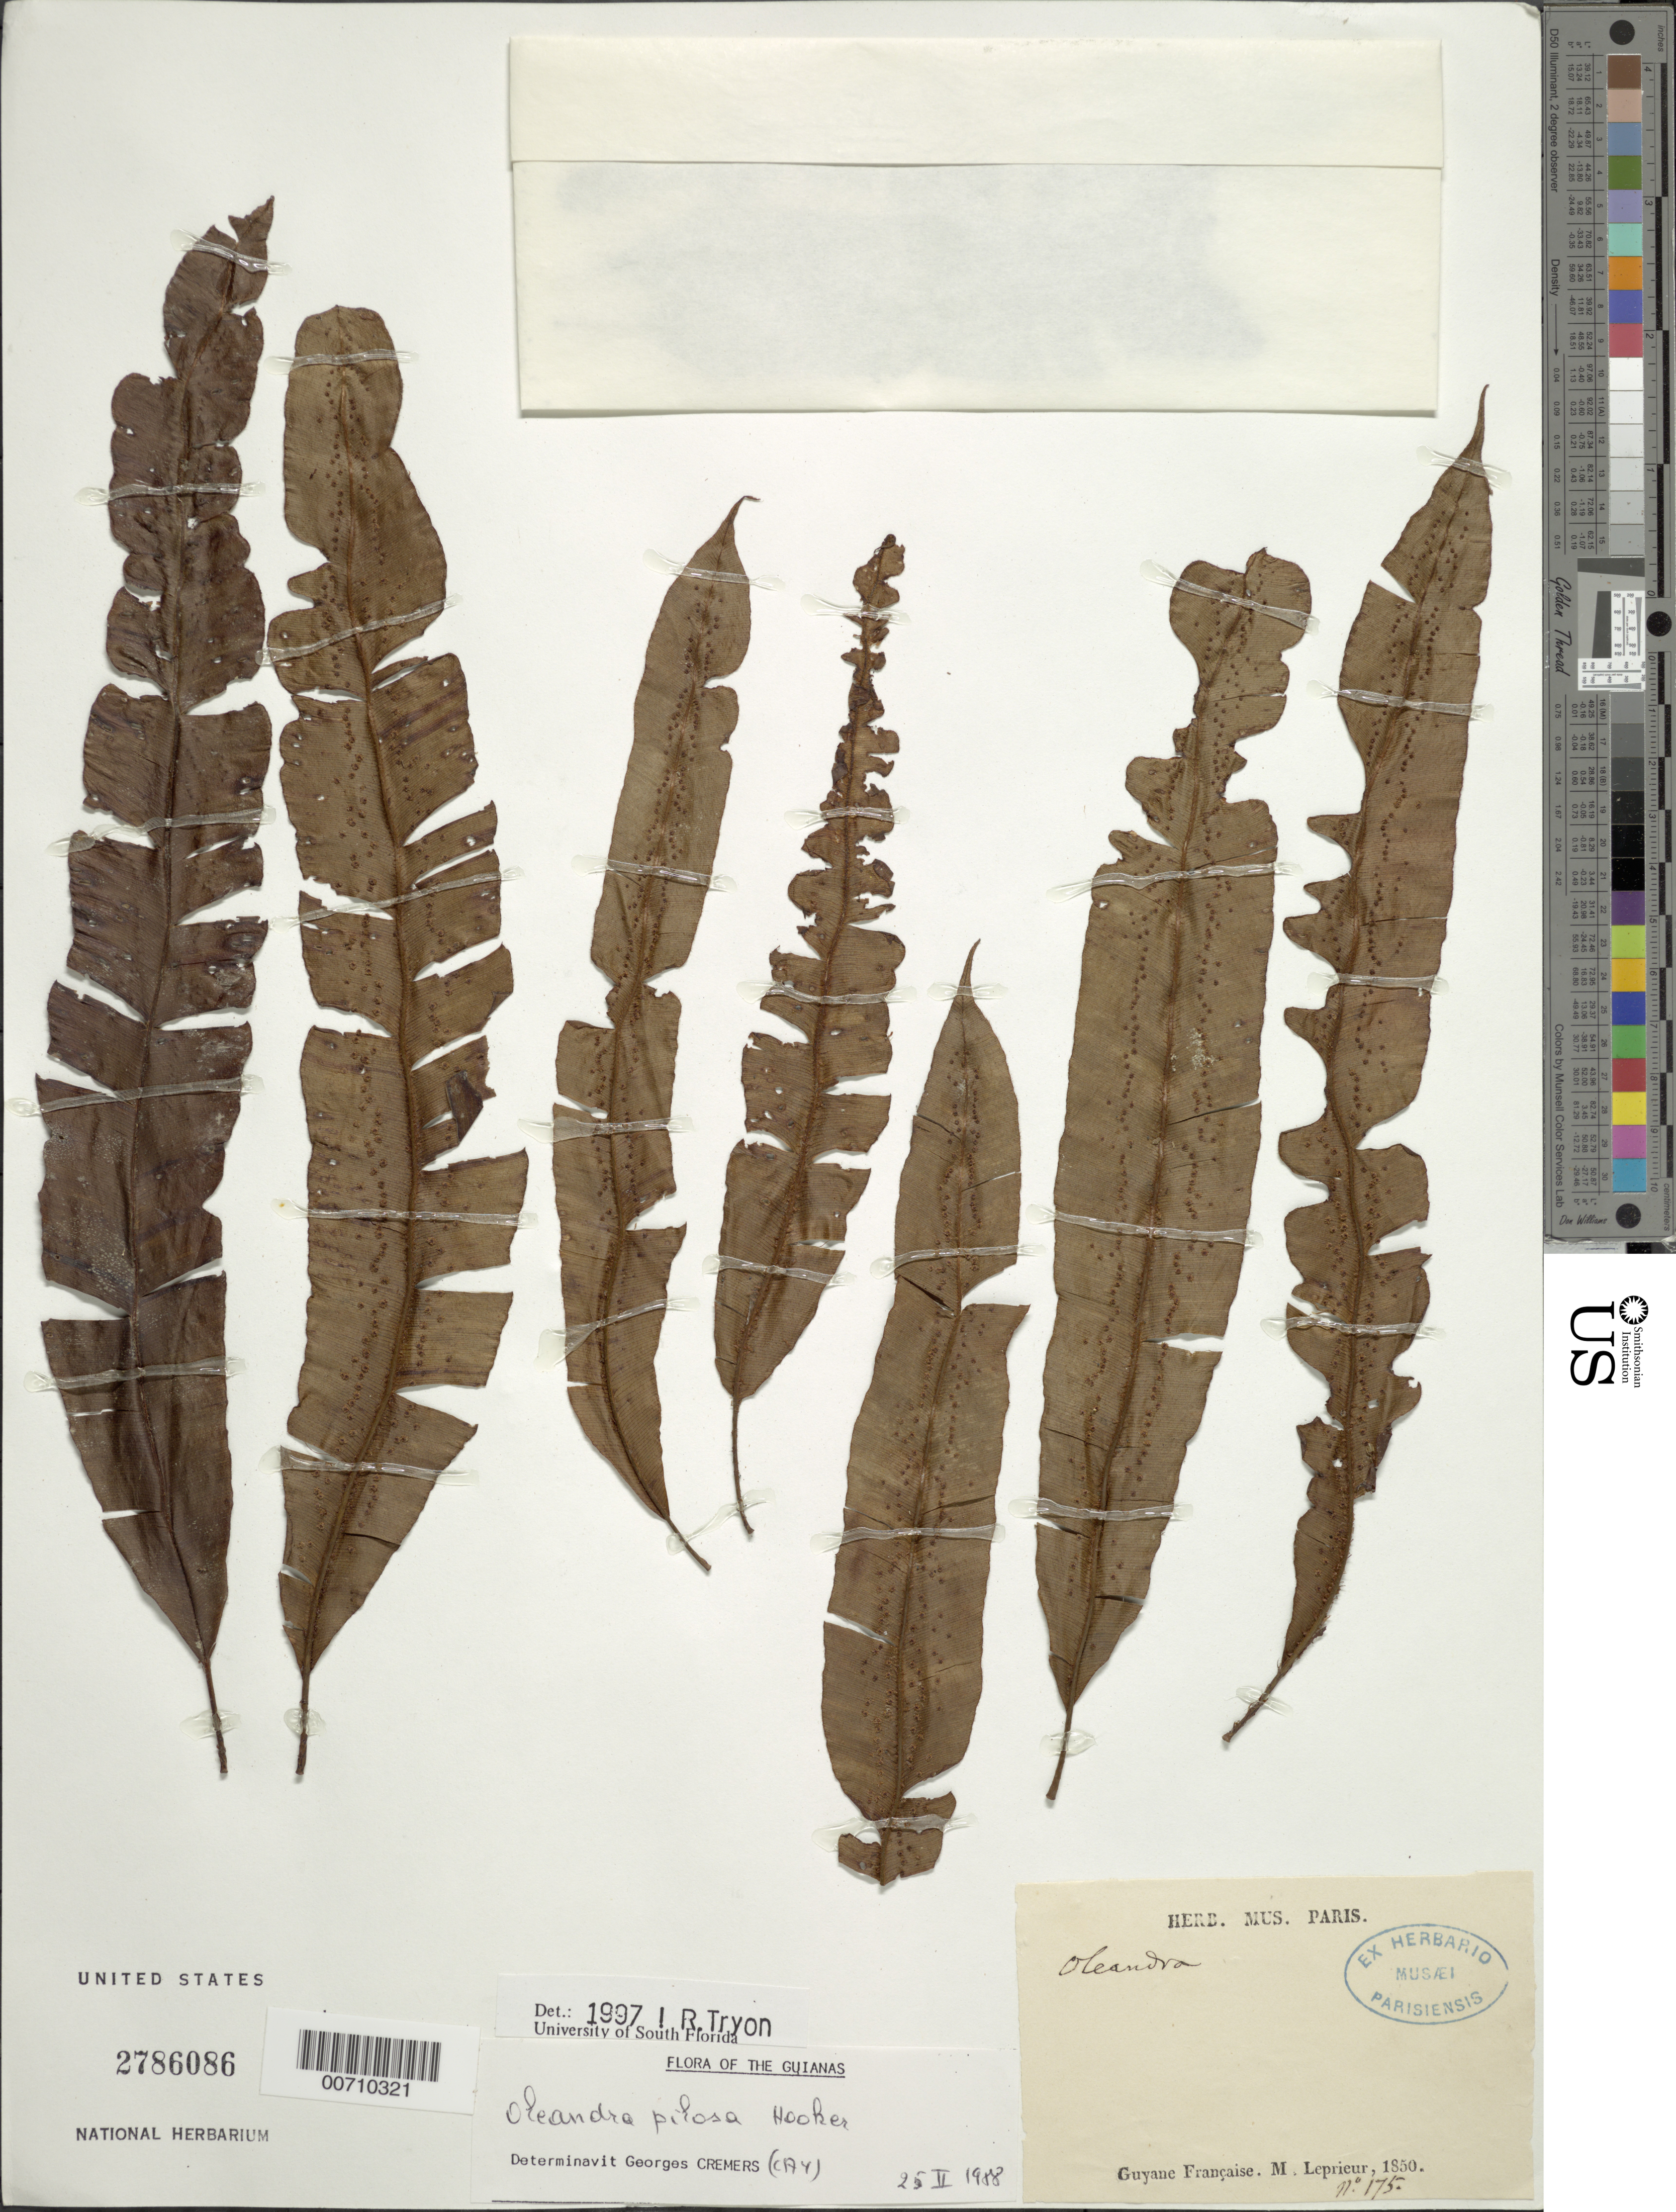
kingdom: Plantae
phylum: Tracheophyta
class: Polypodiopsida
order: Polypodiales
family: Oleandraceae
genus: Oleandra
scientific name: Oleandra pilosa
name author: Hook.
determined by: Tryon, Rolla M., Jr.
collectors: F. M. R. Leprieur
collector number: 175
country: French Guiana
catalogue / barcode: US 2786086